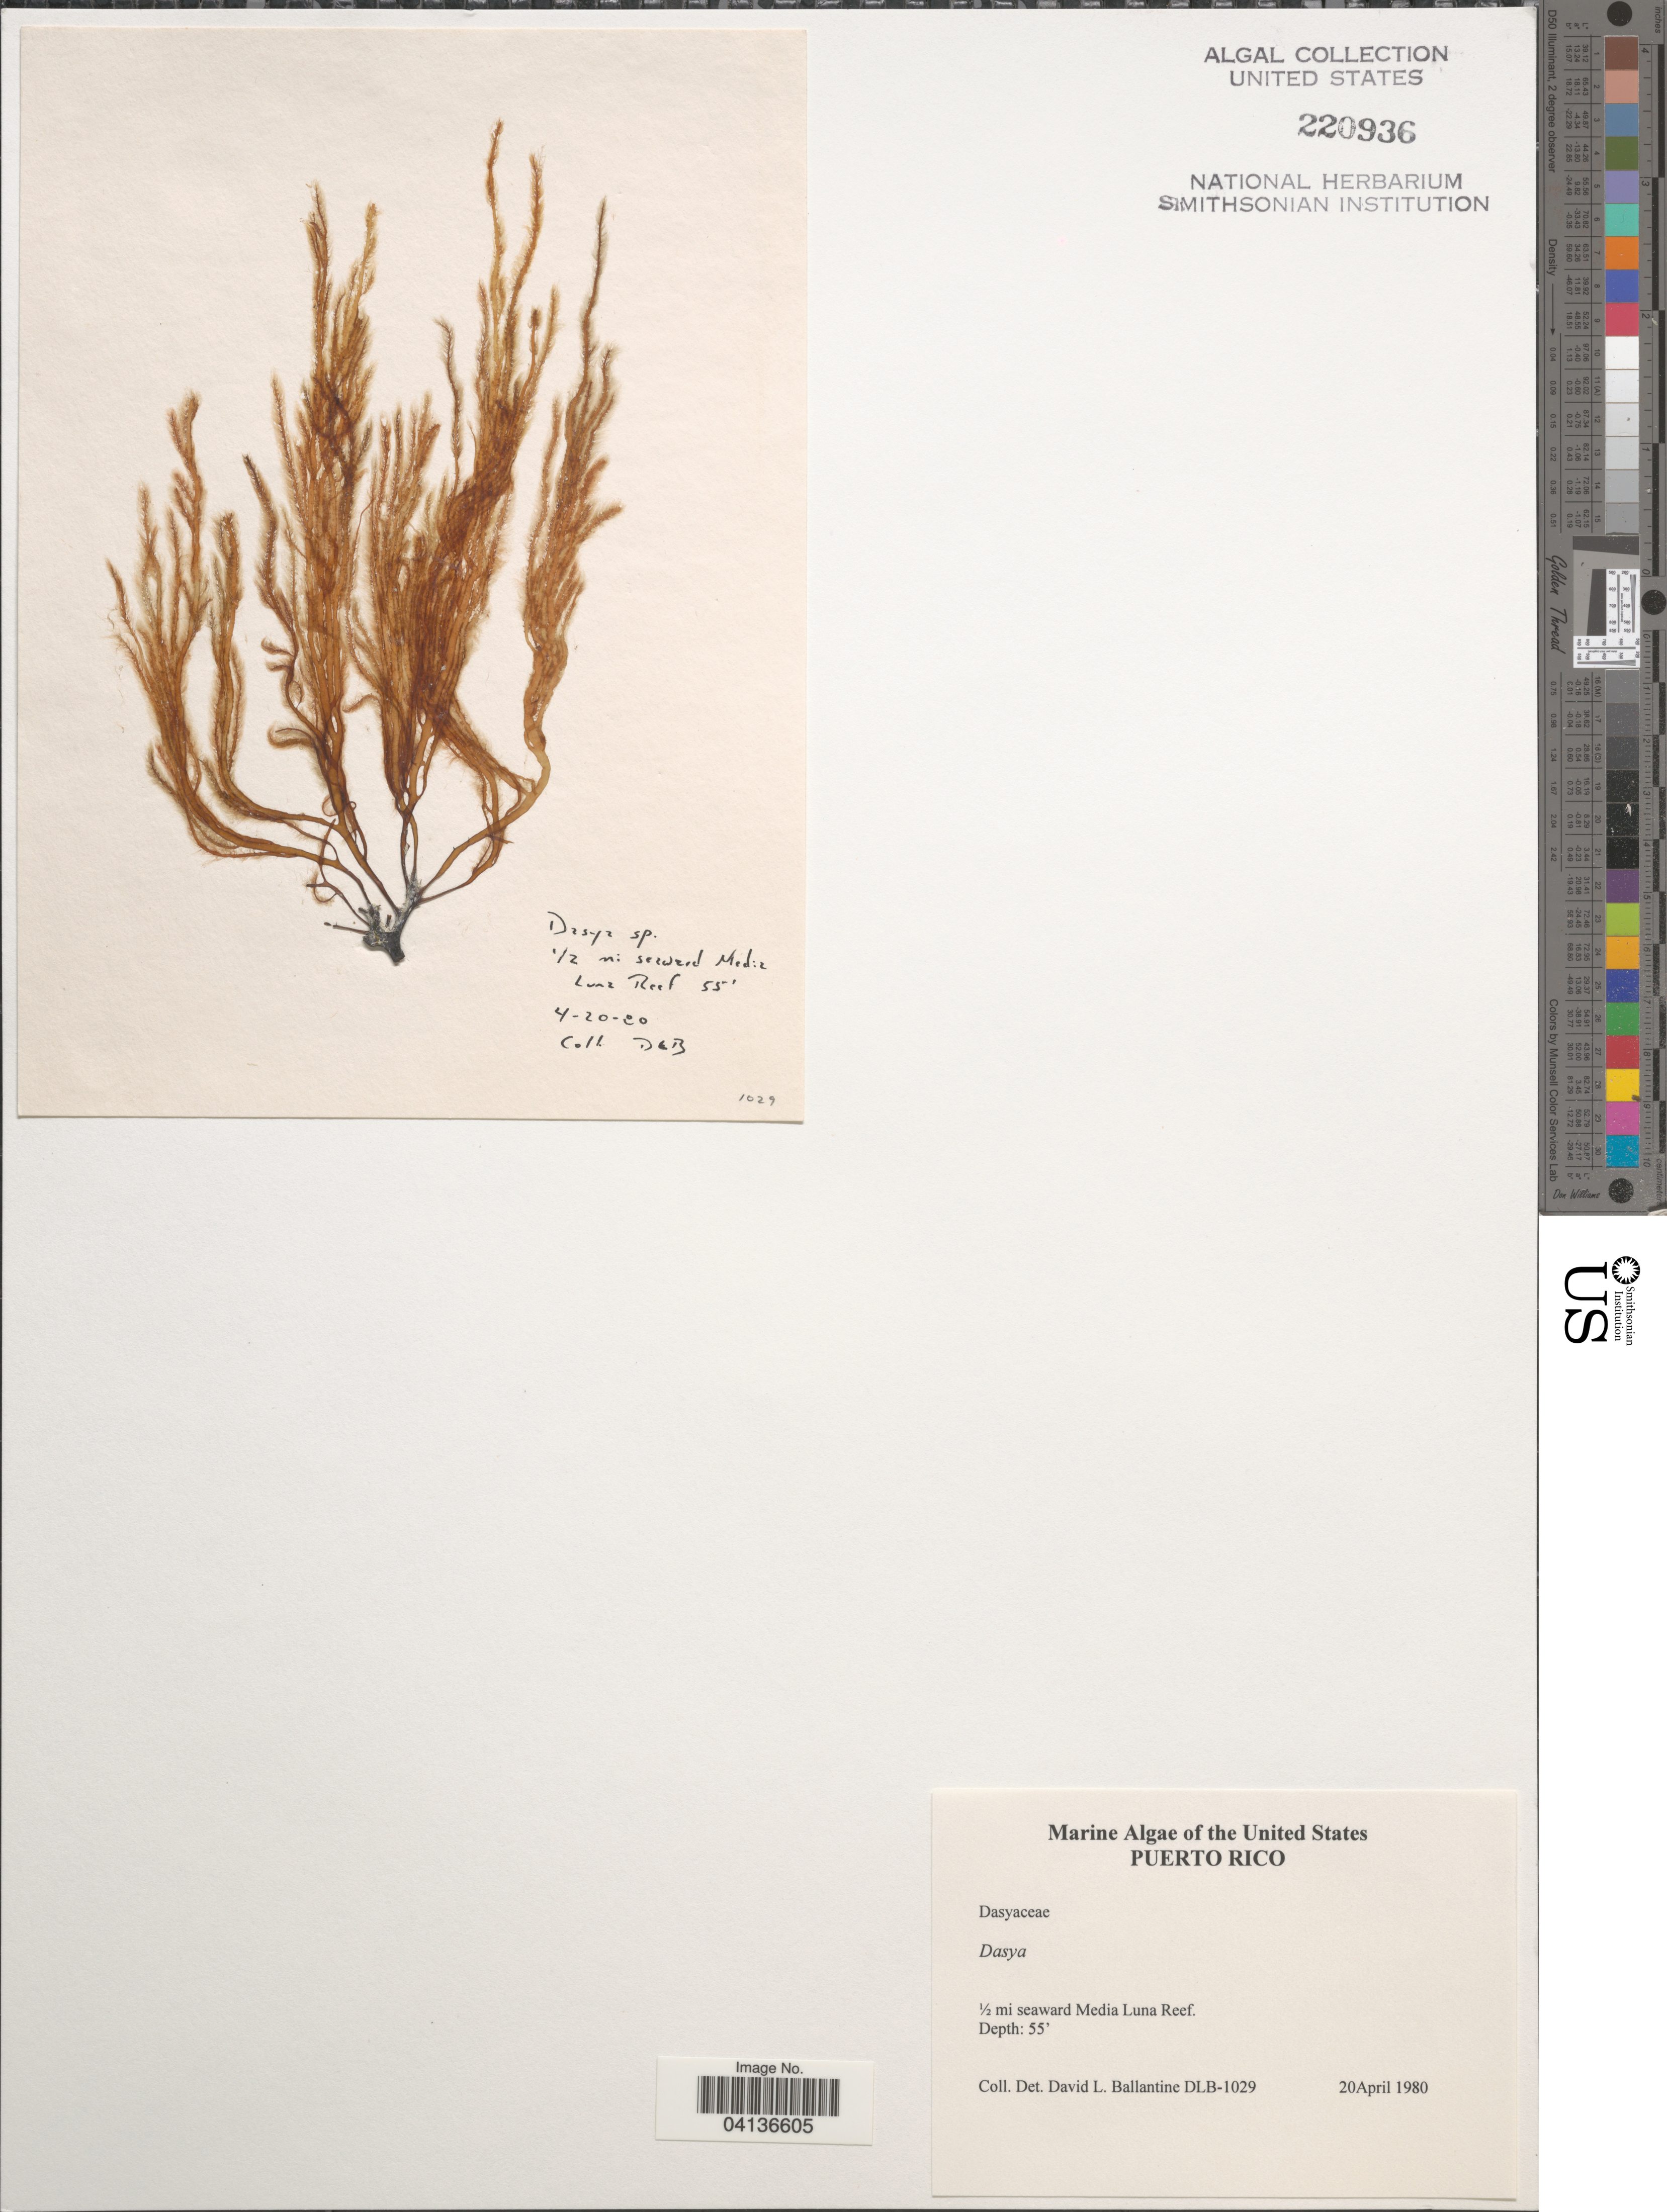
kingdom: Plantae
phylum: Rhodophyta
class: Florideophyceae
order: Ceramiales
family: Dasyaceae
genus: Dasya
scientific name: Dasya sp.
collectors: D.L. Ballantine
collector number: DLB-1029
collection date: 1980-04-20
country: Puerto Rico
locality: ½ mi seaward Media Luna Reef.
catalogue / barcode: US 220936